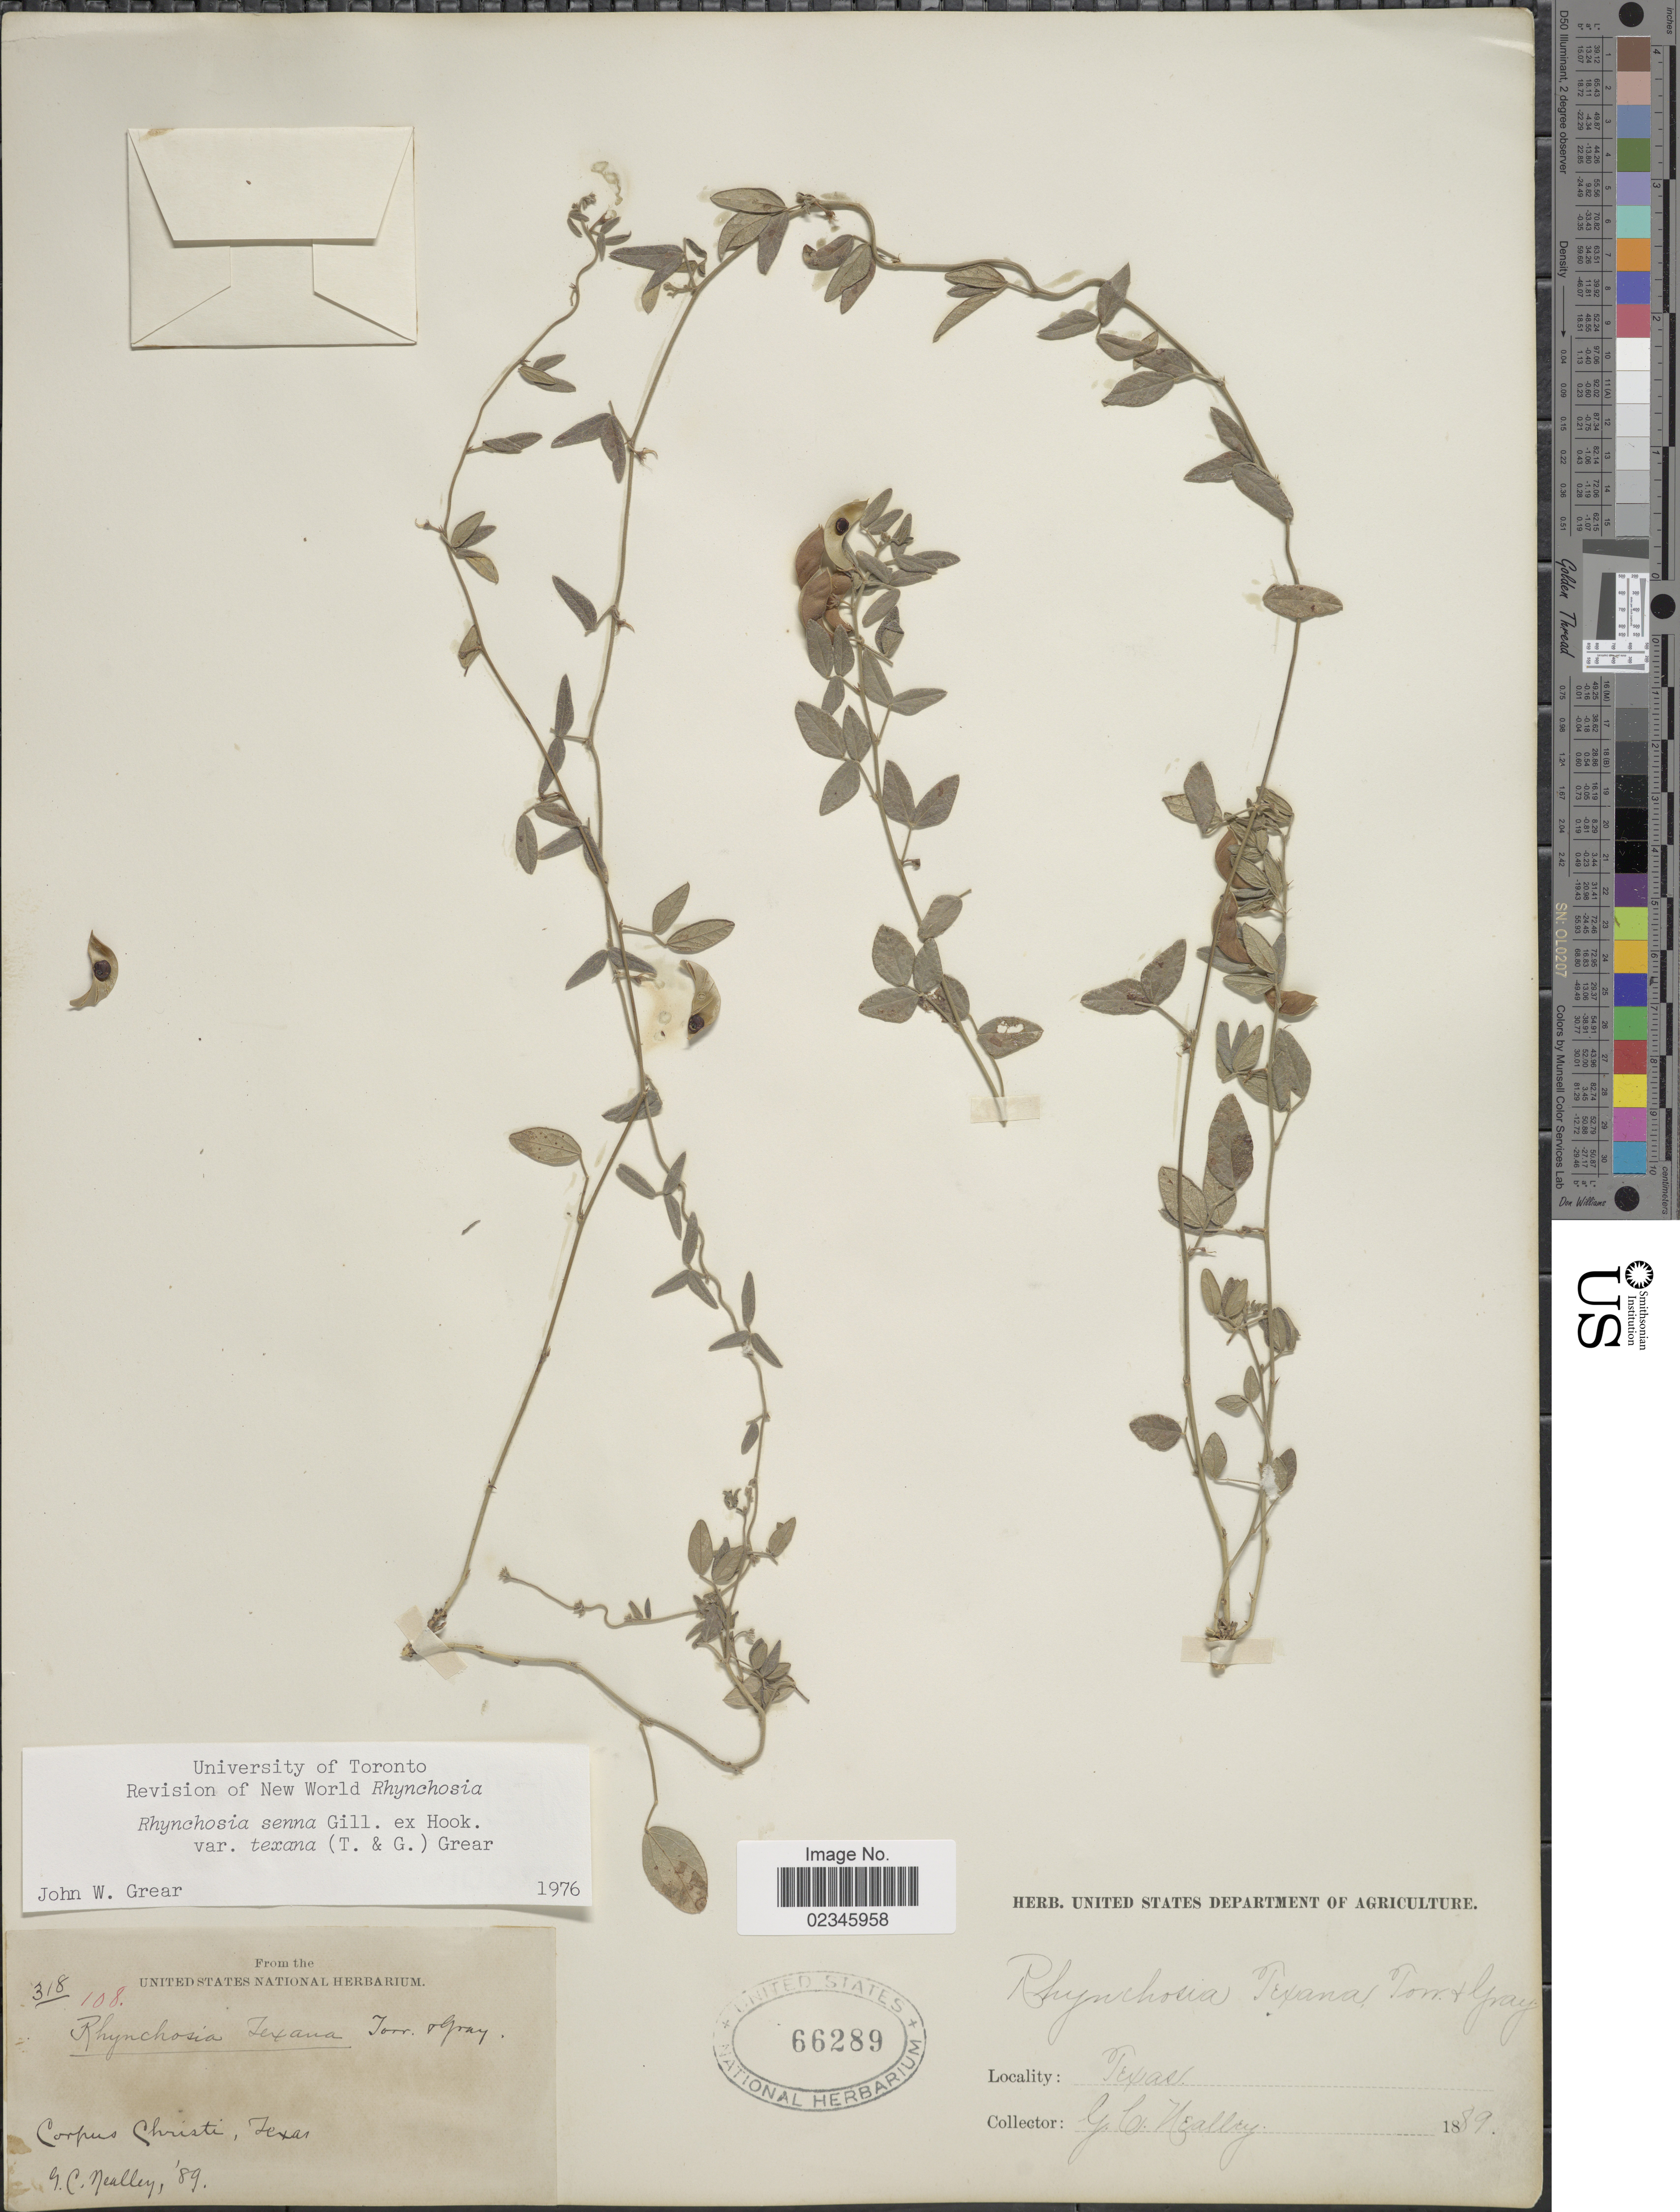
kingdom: Plantae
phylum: Tracheophyta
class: Magnoliopsida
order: Fabales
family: Fabaceae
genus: Rhynchosia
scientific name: Rhynchosia senna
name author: Gillies ex Hook.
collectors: G. C. Nealley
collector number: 318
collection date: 1889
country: United States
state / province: Texas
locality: Corpus Christi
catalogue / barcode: US 66289